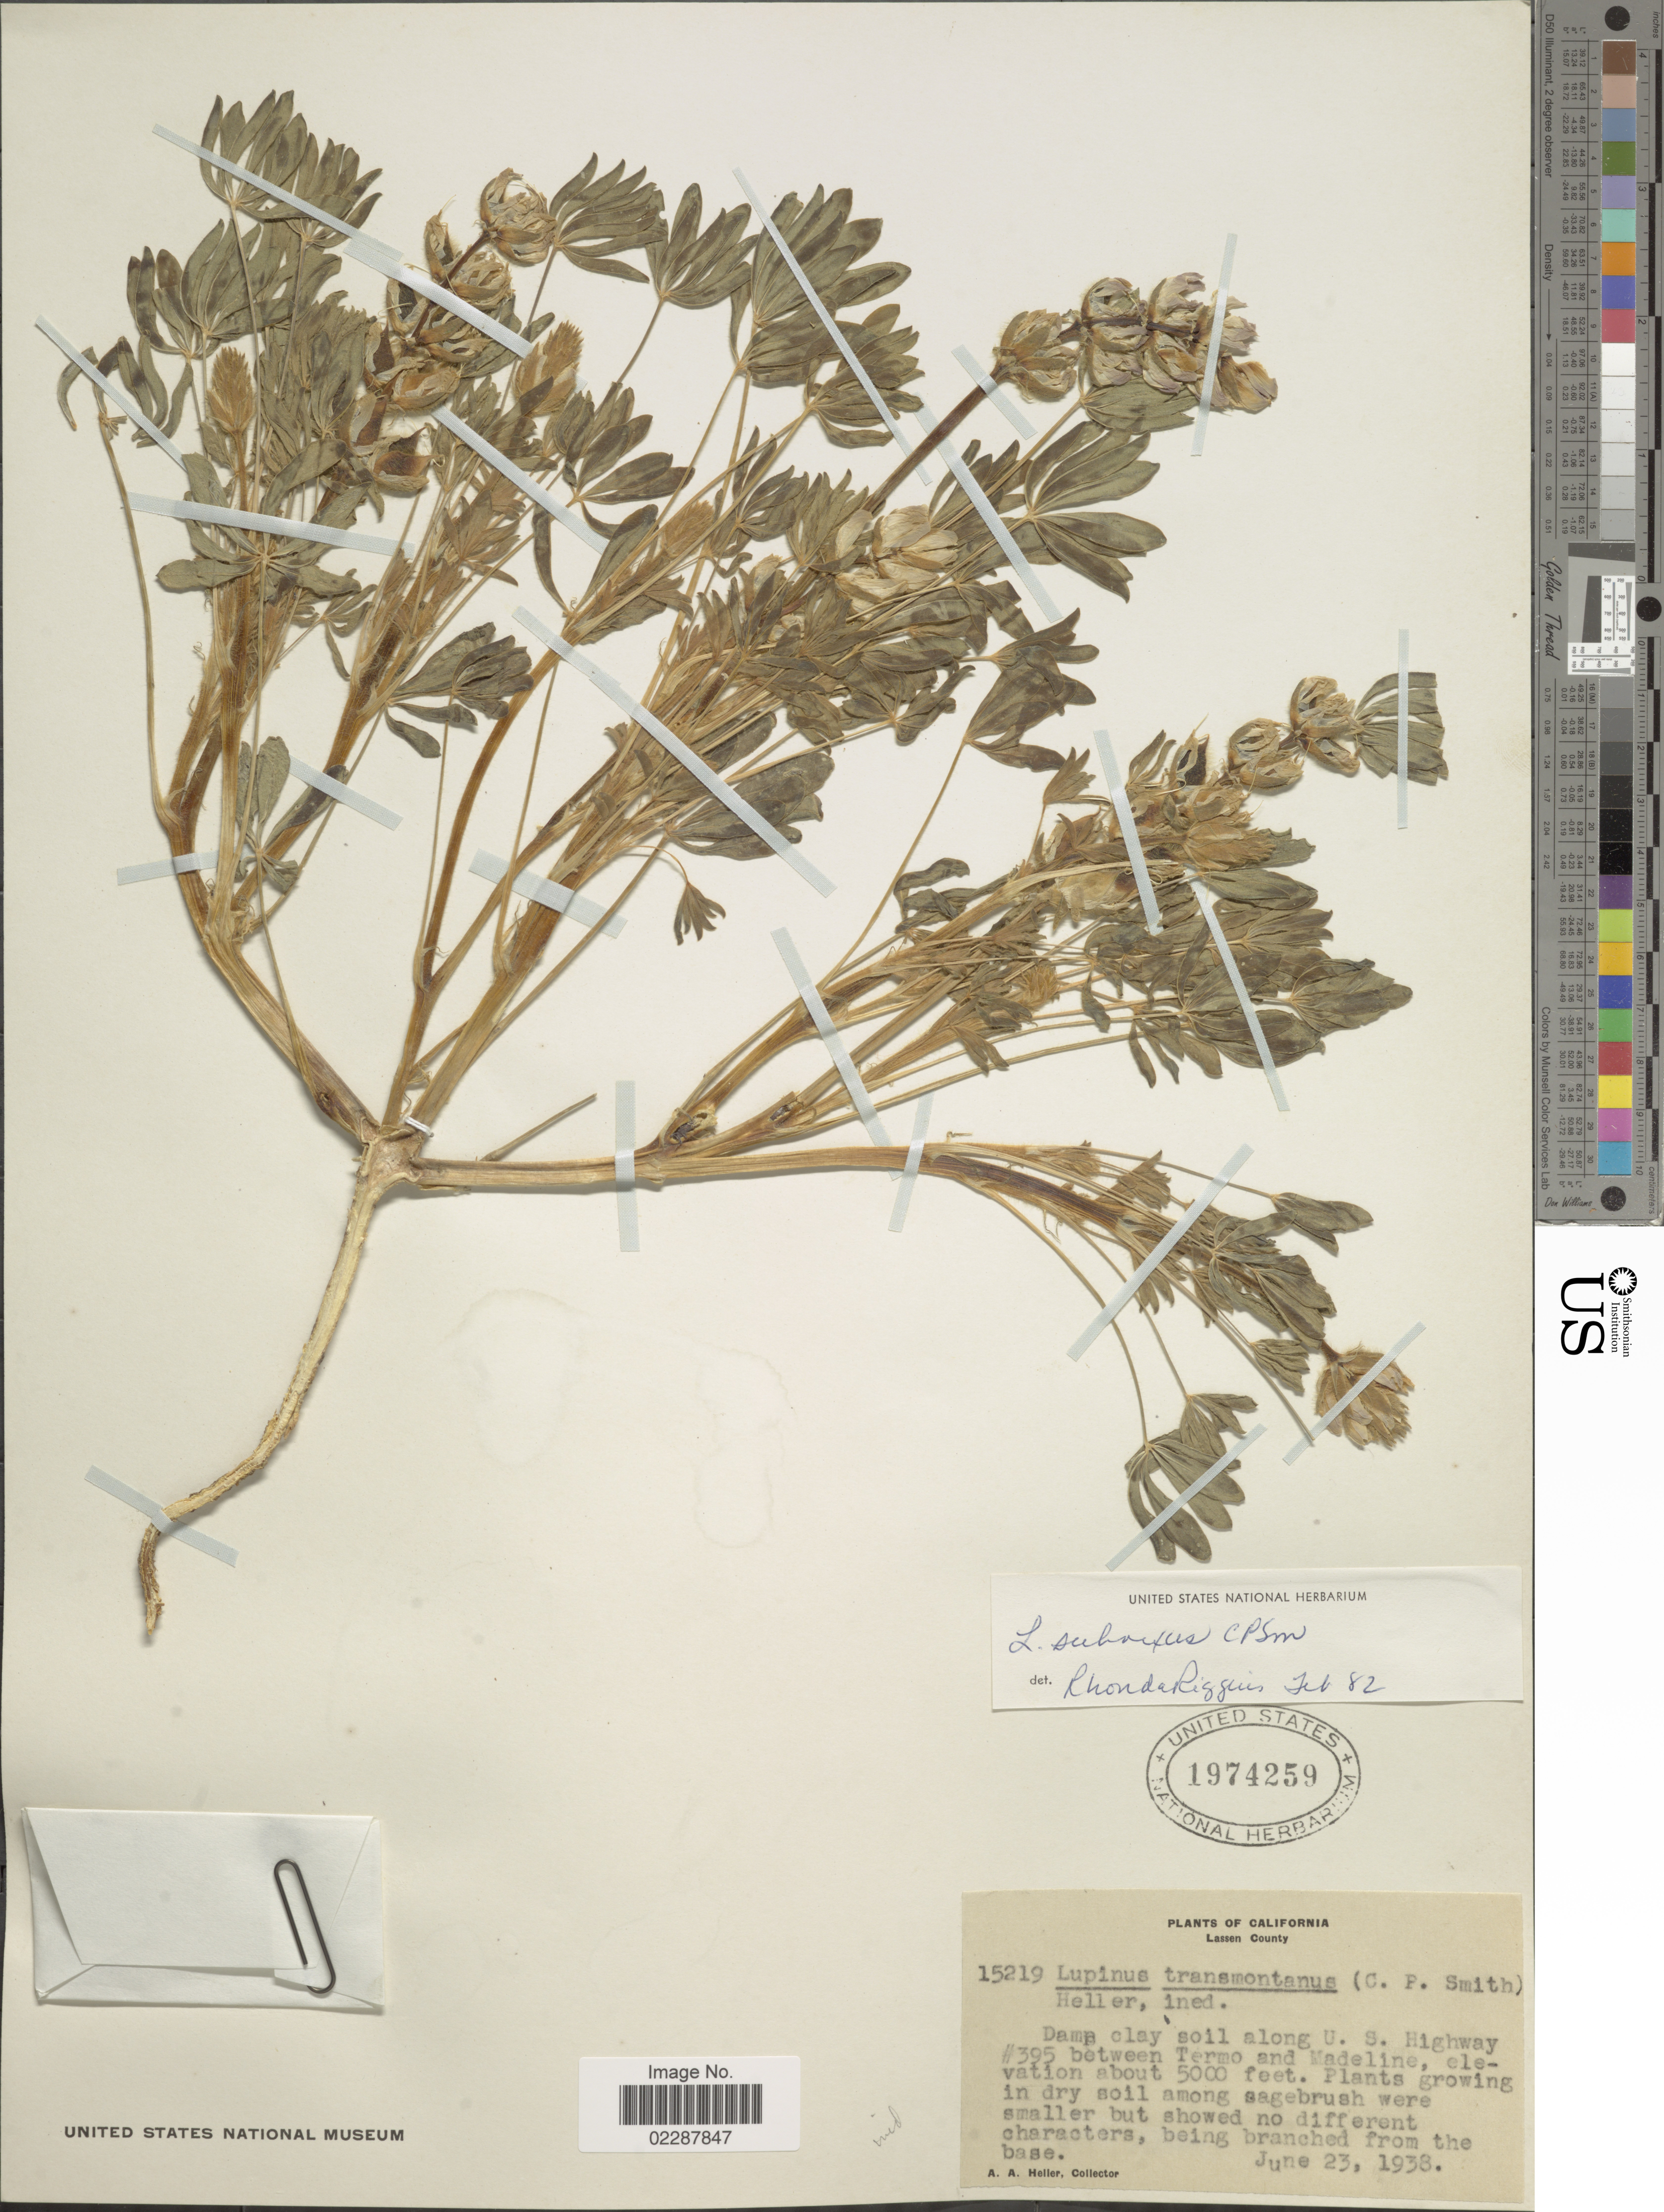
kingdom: Plantae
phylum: Tracheophyta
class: Magnoliopsida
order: Fabales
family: Fabaceae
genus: Lupinus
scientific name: Lupinus subvexus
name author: C.P. Sm.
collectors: A. A. Heller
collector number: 15219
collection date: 1938-06-23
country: United States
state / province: California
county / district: Lassen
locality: Lassen County, Damp clay soil along U.S. highway #395 between Termo and Madeline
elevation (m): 1524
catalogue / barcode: US 1974259